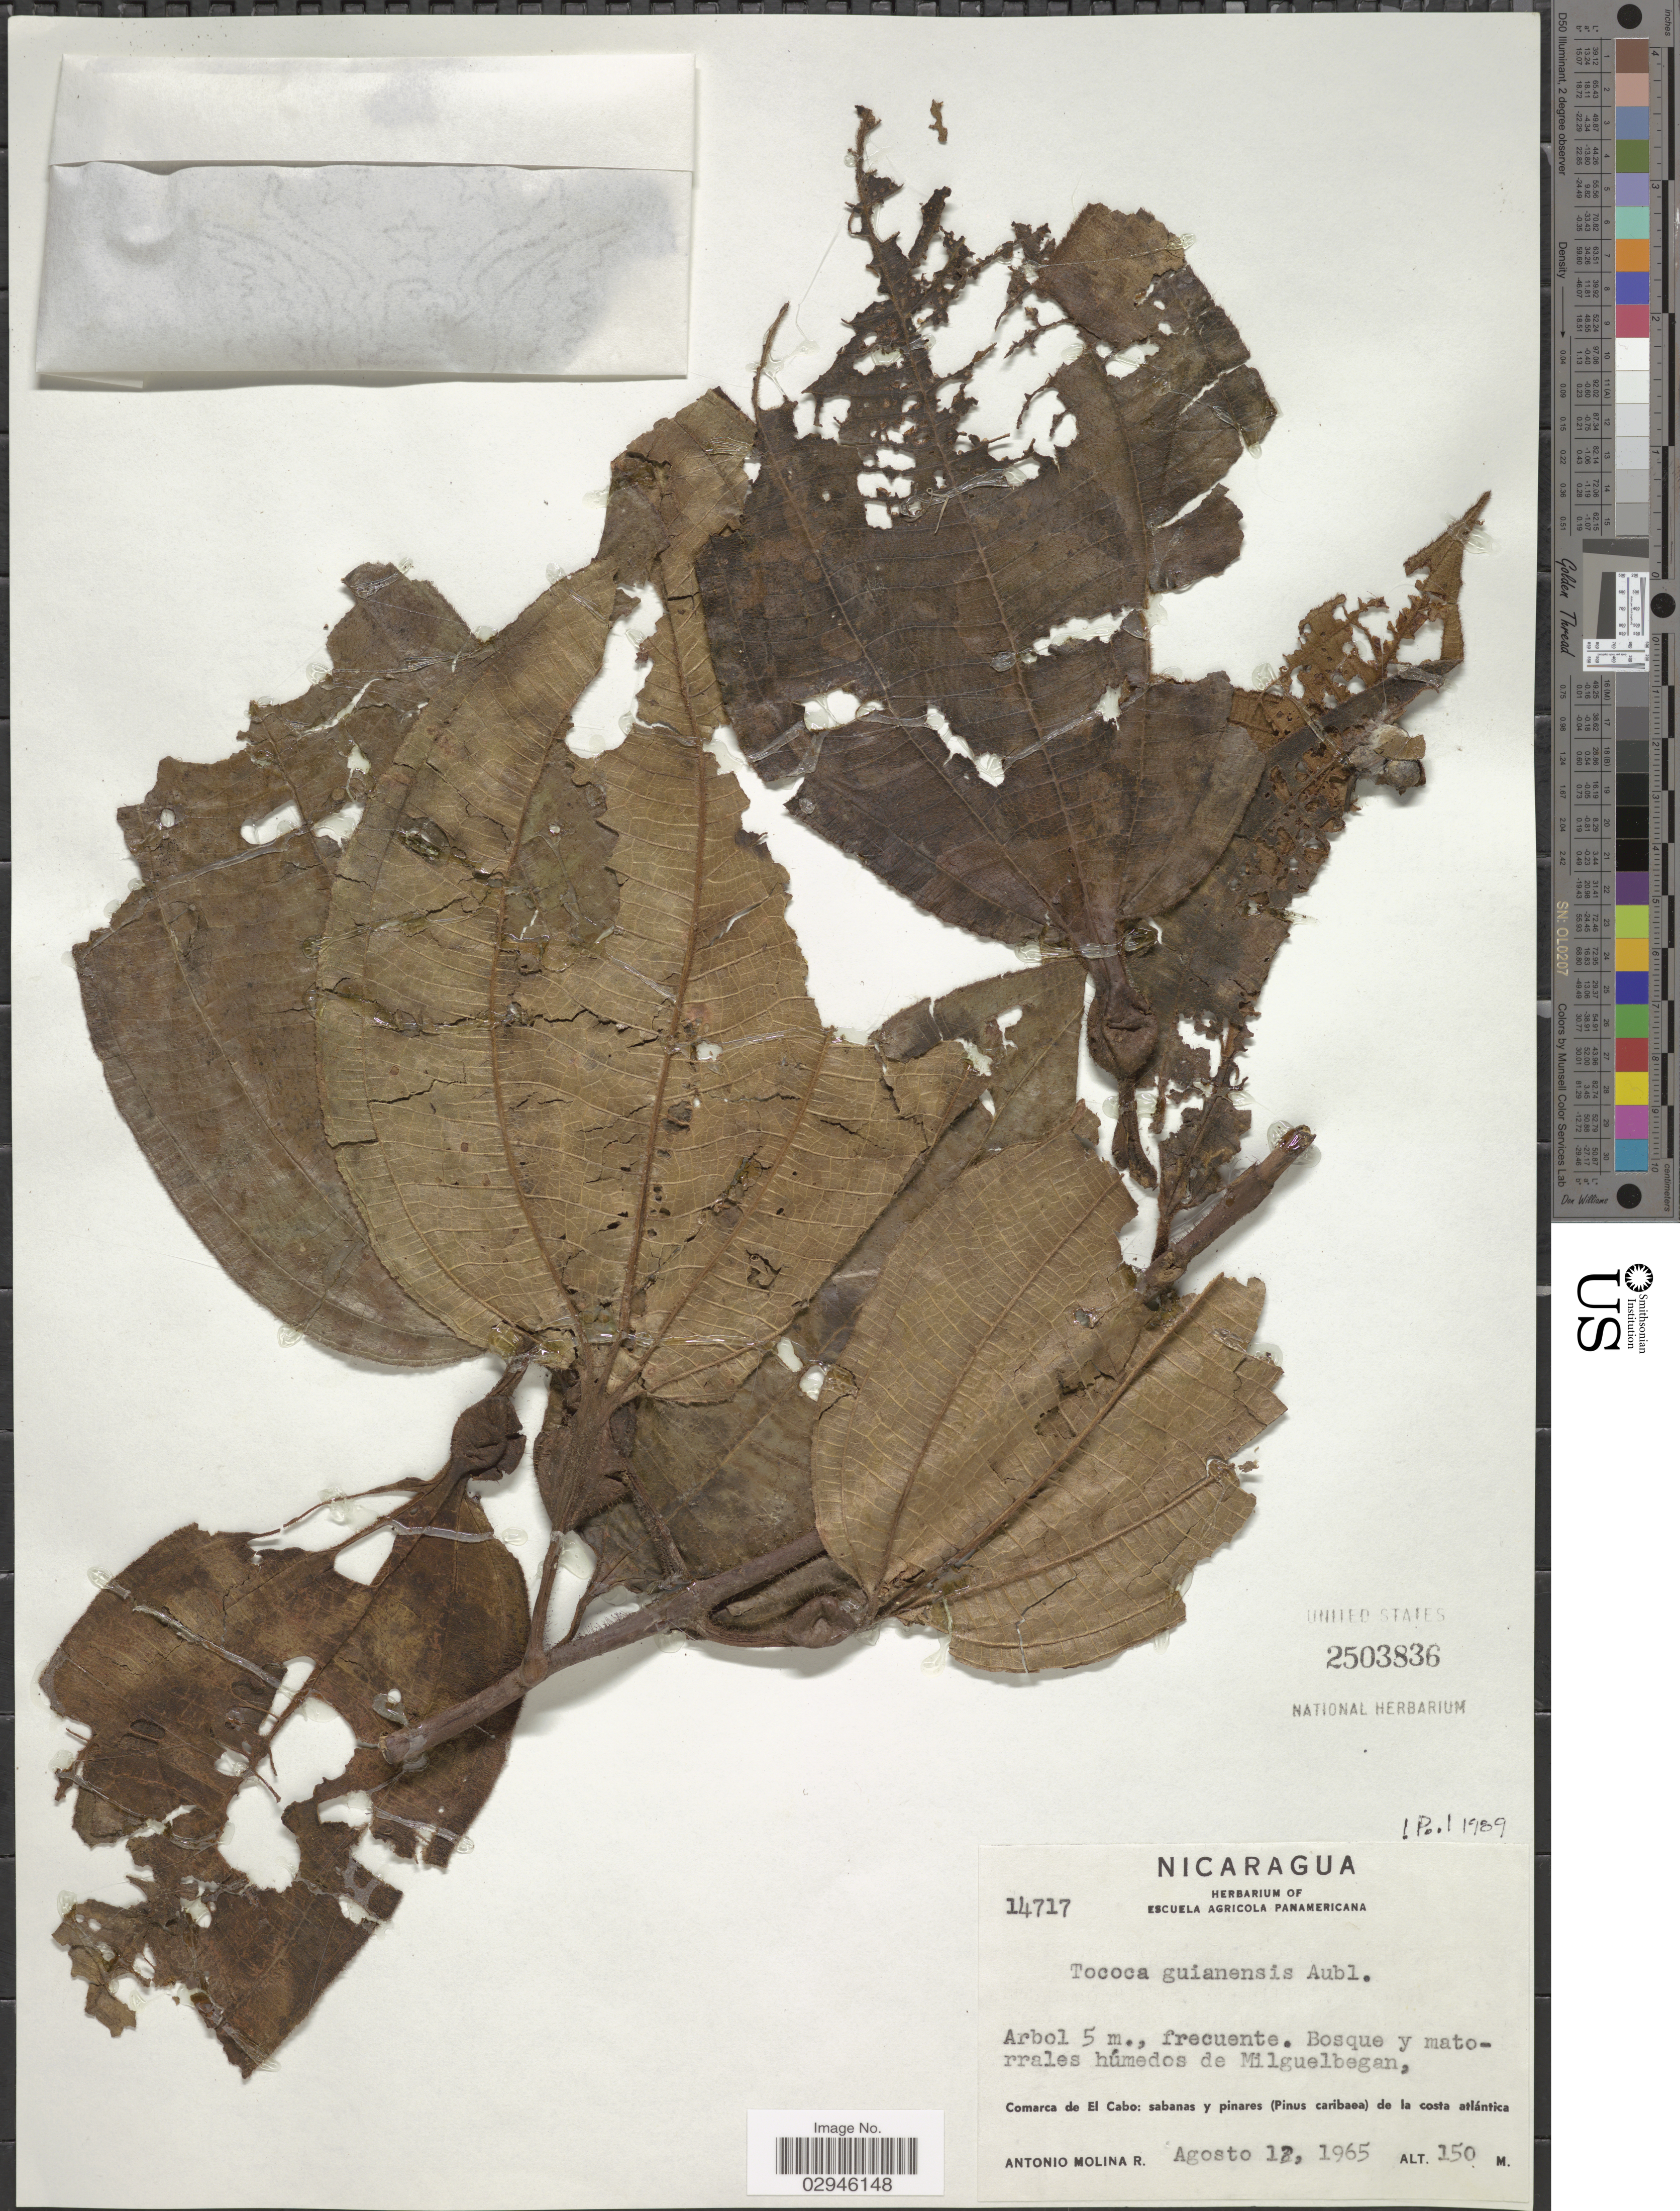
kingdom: Plantae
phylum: Tracheophyta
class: Magnoliopsida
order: Myrtales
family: Melastomataceae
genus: Tococa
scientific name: Tococa guianensis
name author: Aubl.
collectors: A. Molina R.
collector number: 14717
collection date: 1965-08-12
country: Nicaragua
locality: Bosque y matorrales húmedos de Milguelbegan, Comarca de El Cabo: sabanas y pinares (Pinus caribaea) de la costa atlántica.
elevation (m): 150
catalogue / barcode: US 2503836